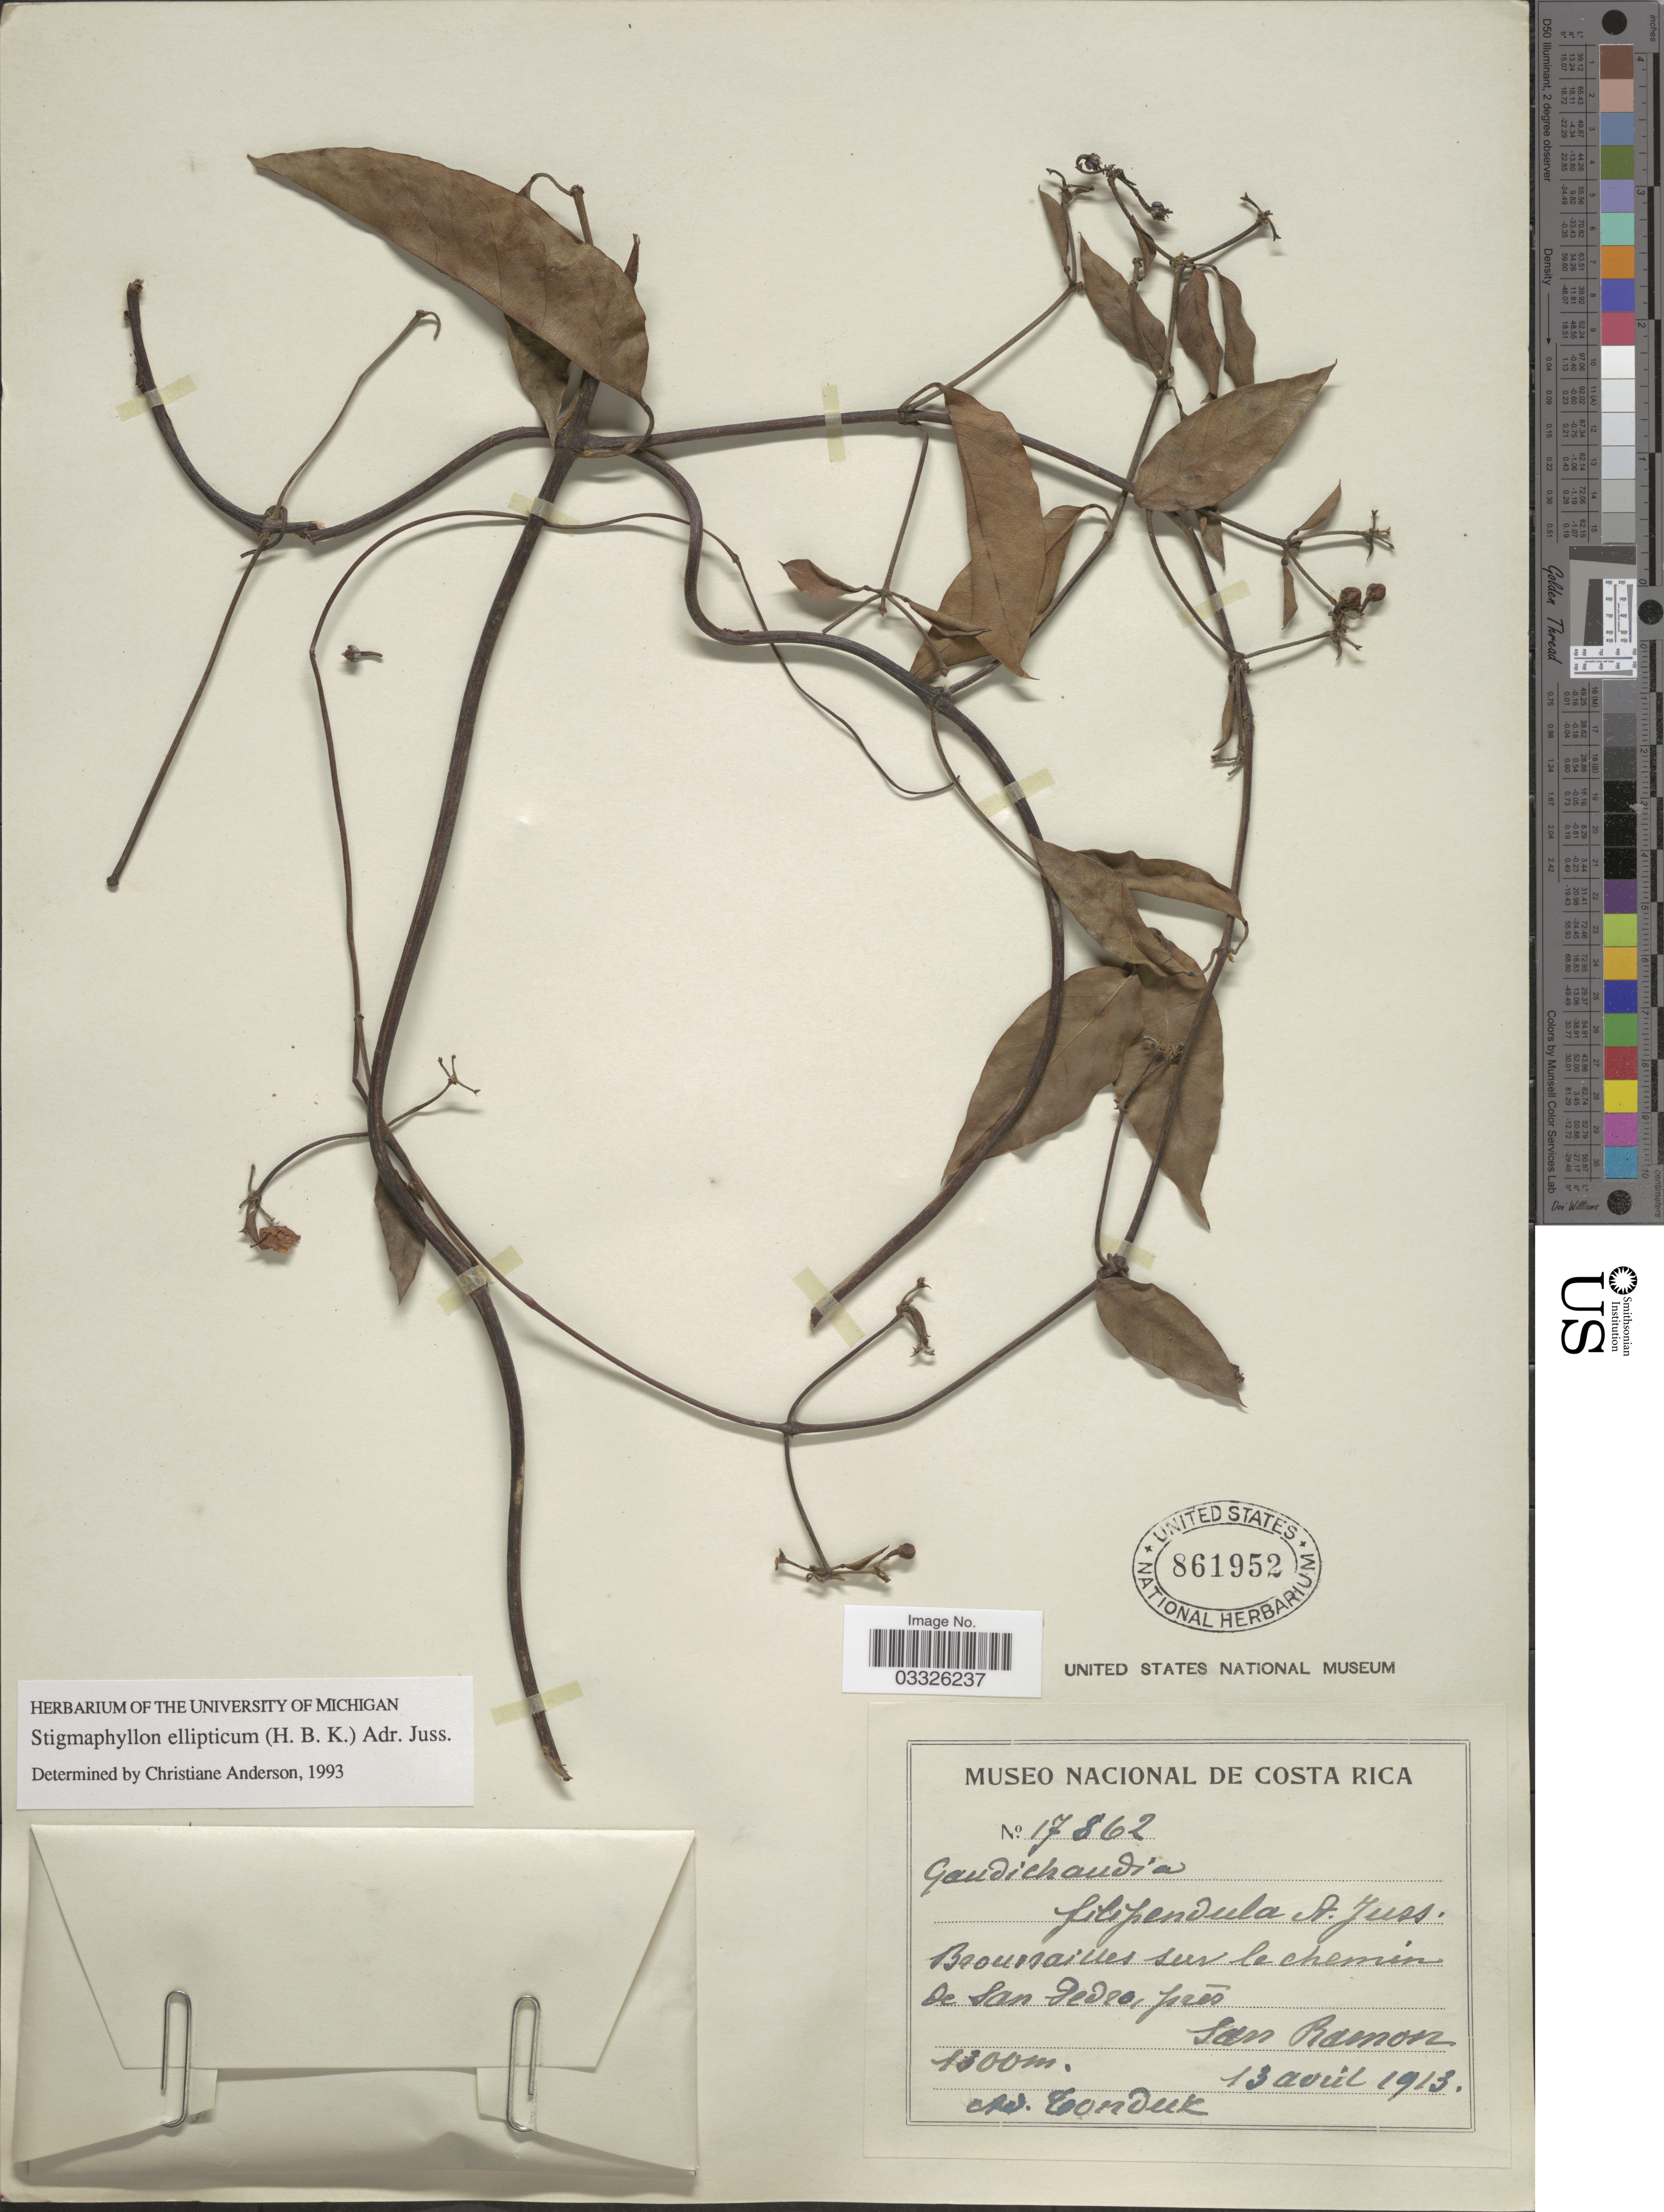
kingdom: Plantae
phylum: Tracheophyta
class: Magnoliopsida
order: Malpighiales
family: Malpighiaceae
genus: Stigmaphyllon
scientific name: Stigmaphyllon ellipticum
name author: (Kunth) A. Juss.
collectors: A. Tonduz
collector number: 17862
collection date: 1913-04-13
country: Costa Rica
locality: Brouissailles sur le chemin De San Pedro, prés San Ramon.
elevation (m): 1300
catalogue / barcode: US 861952